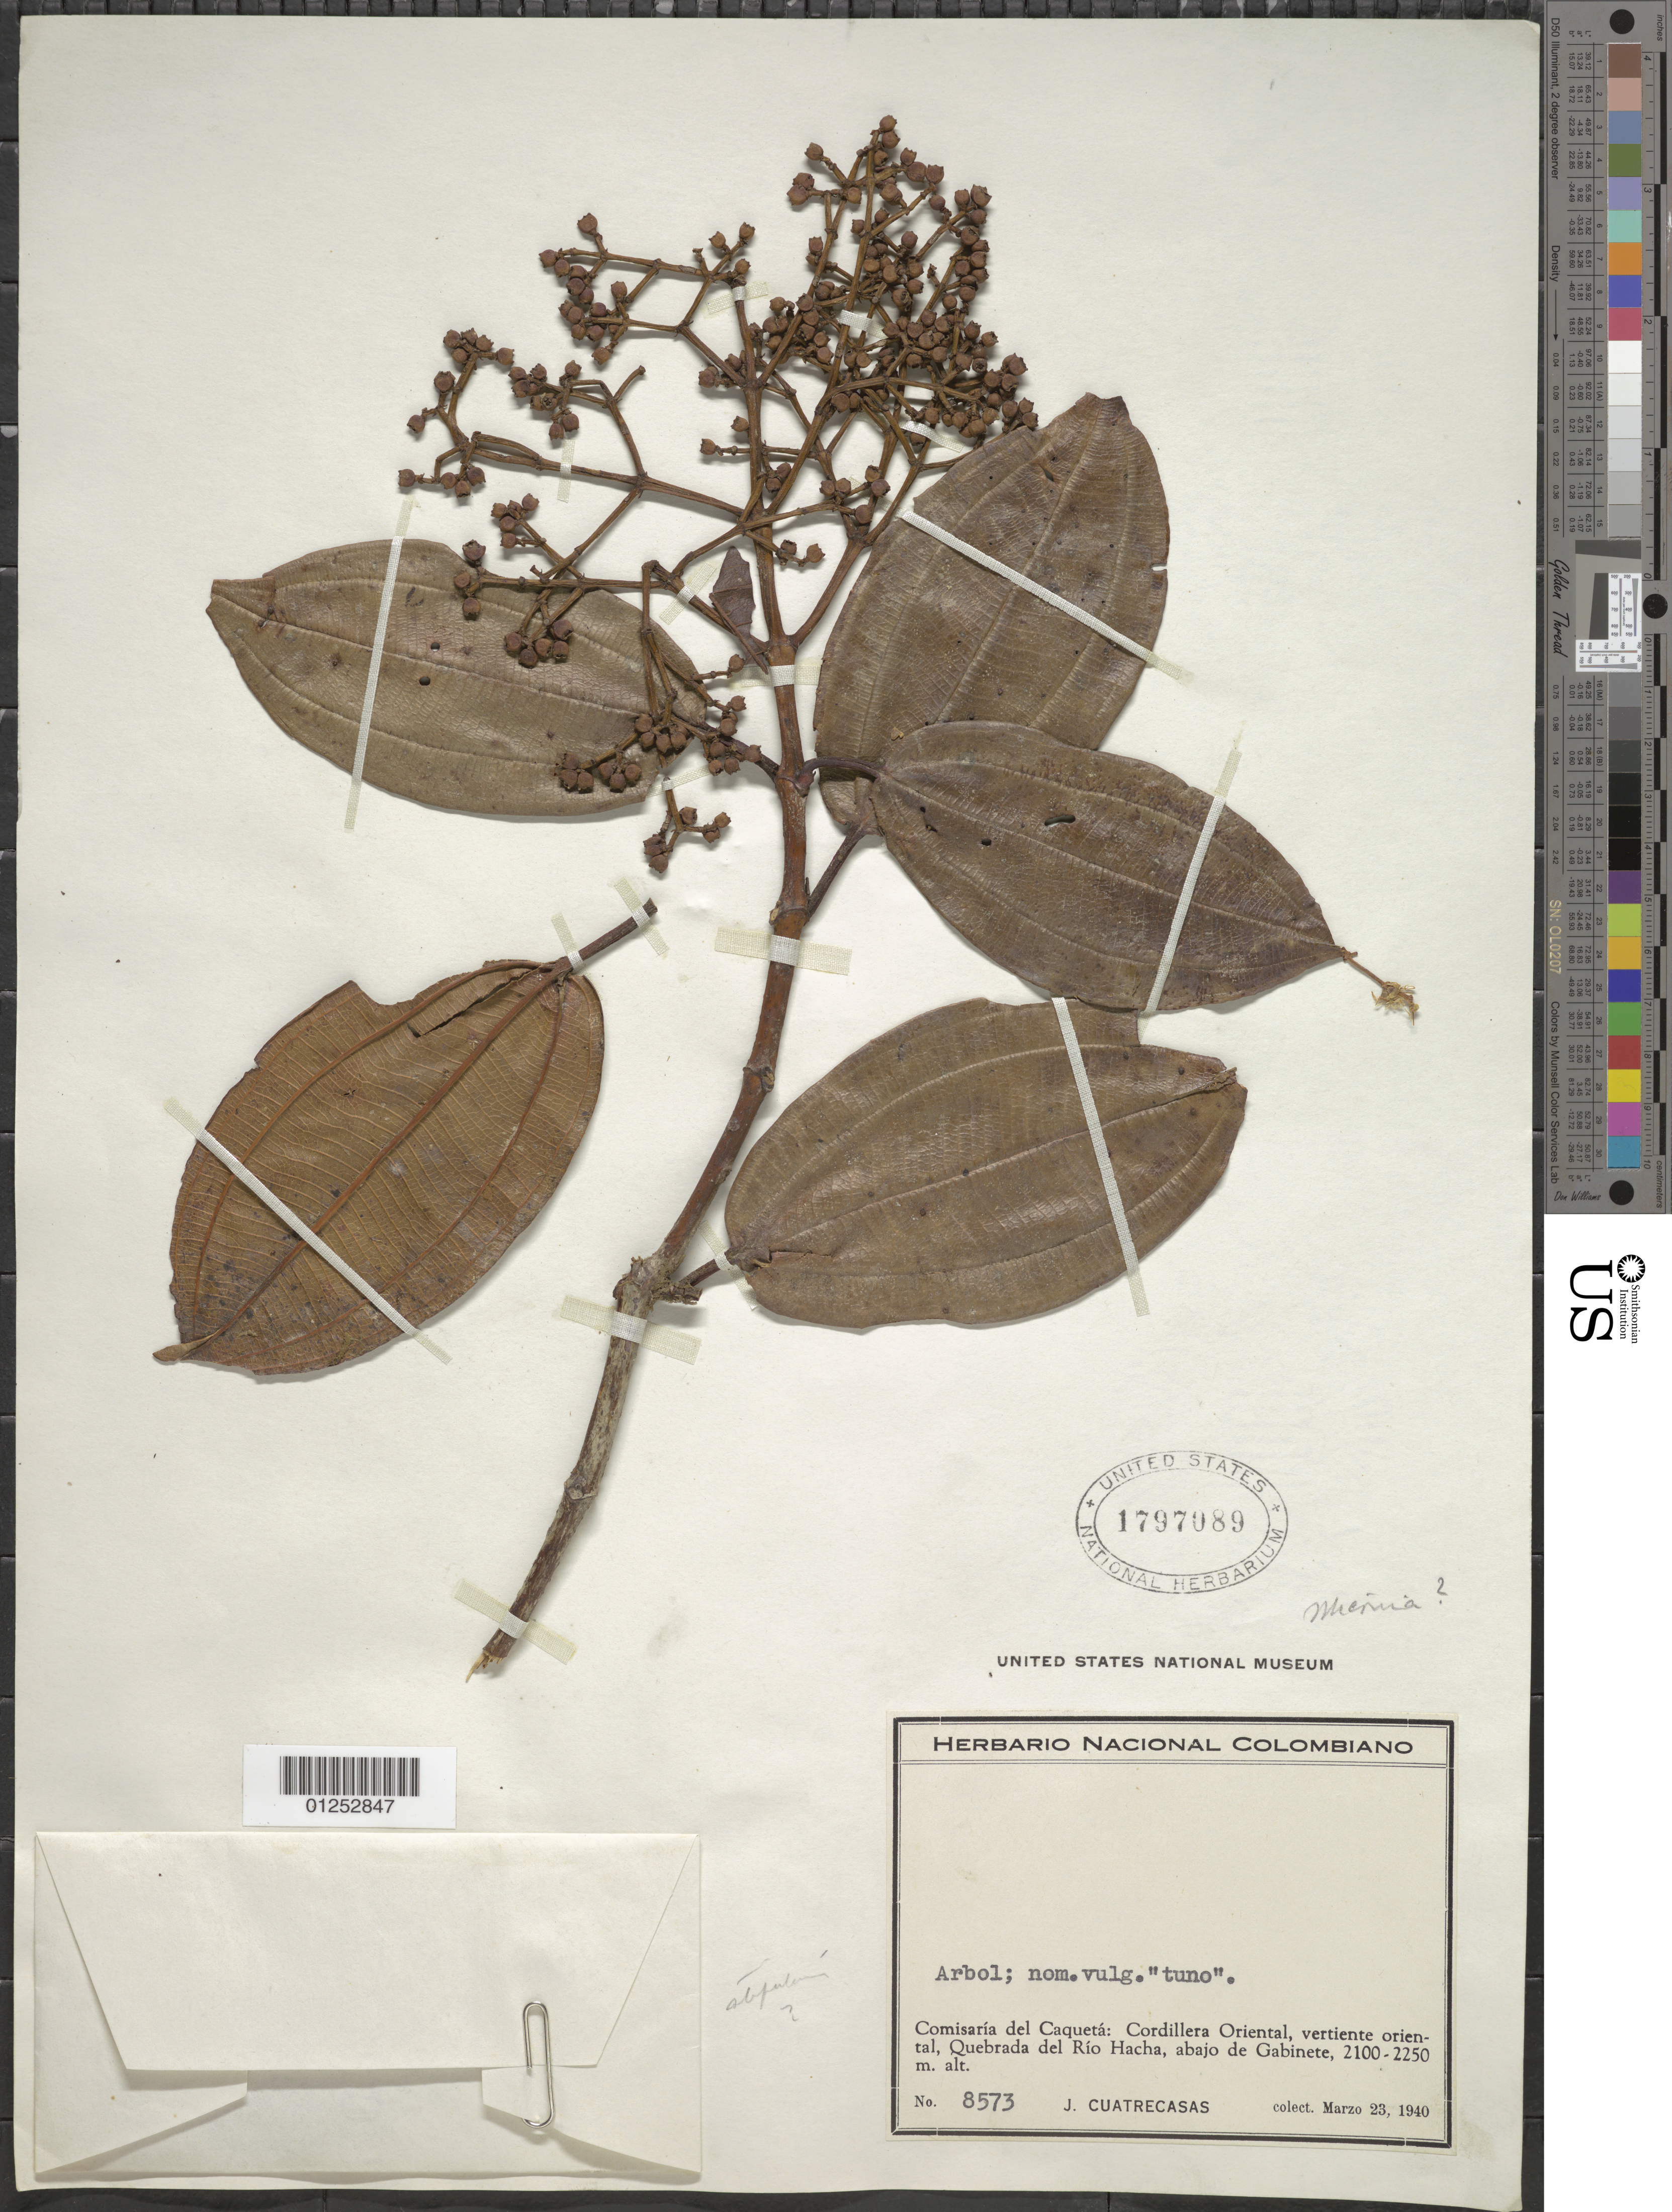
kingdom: Plantae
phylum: Tracheophyta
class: Magnoliopsida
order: Myrtales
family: Melastomataceae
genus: Miconia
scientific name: Miconia sp.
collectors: J. Cuatrecasas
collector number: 8573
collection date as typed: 23 Mar 1940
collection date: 1940-03-23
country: Colombia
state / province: Caquetá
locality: Cordillera Oriental, vertiente oriental, Quebrada del Río Hacha, abajo de Gabinete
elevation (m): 2100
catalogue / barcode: US 1797089